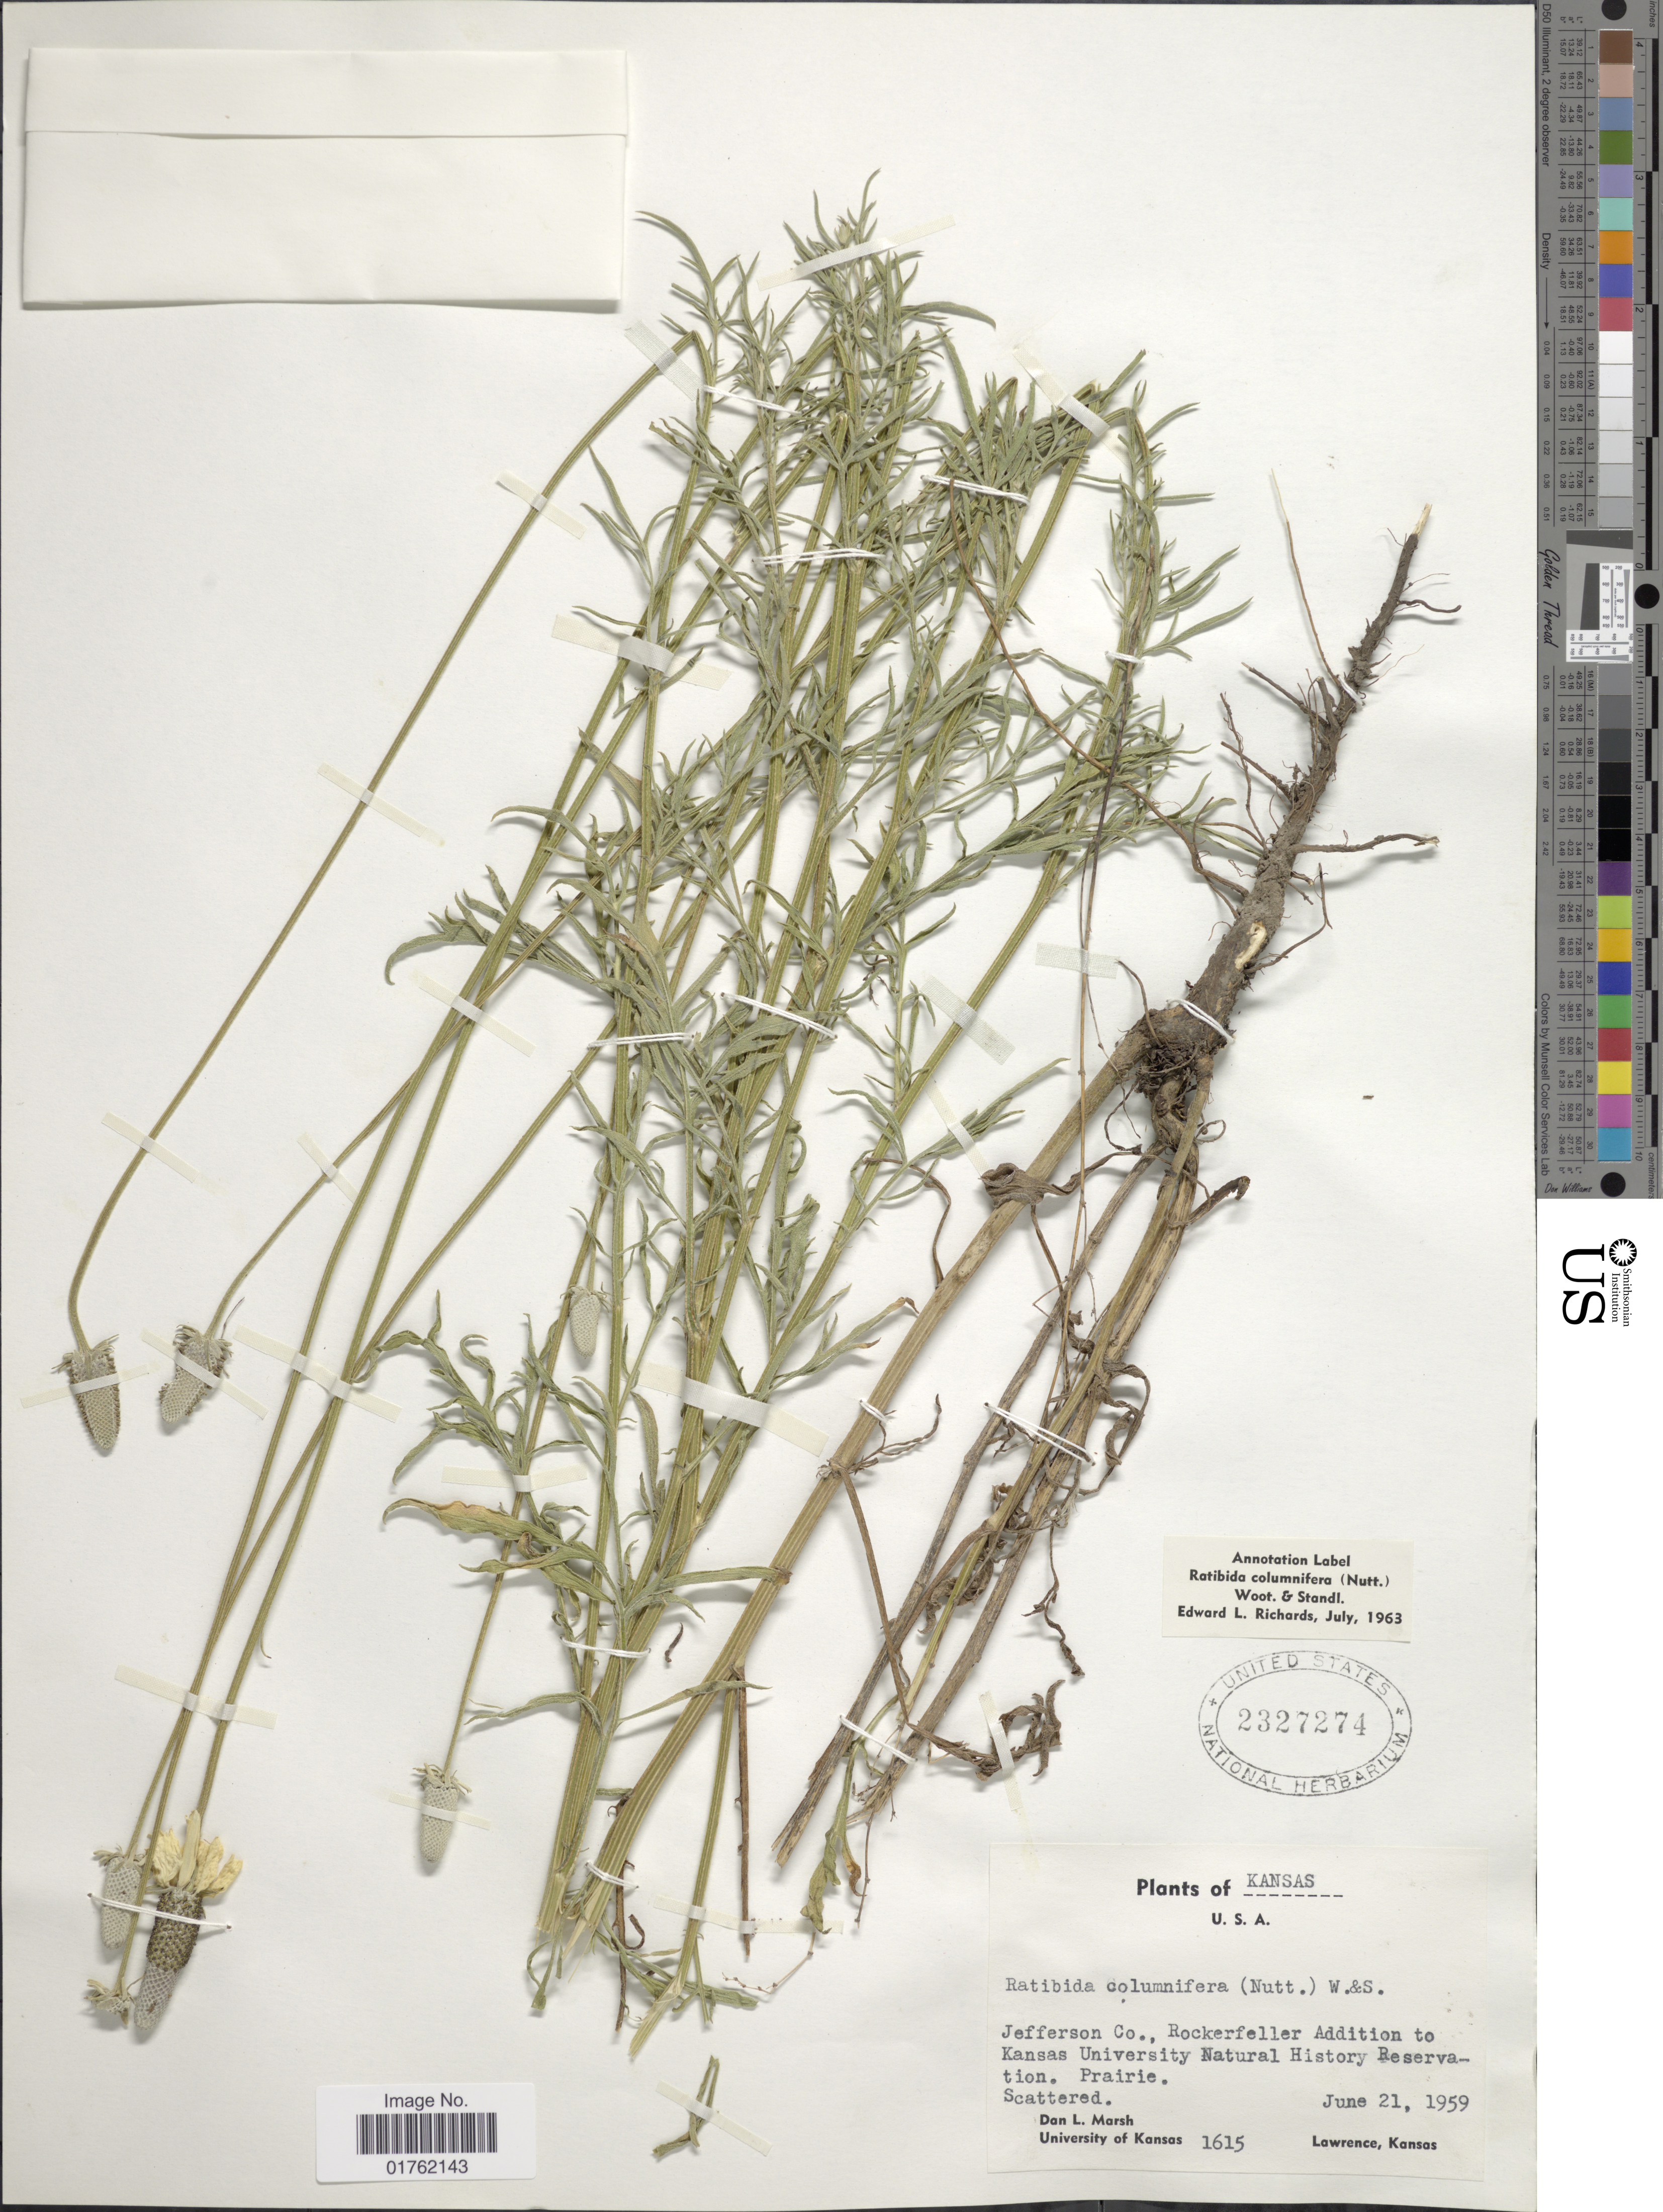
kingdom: Plantae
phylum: Tracheophyta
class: Magnoliopsida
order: Asterales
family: Asteraceae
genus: Ratibida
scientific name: Ratibida columnaris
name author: (Pursh) D. Don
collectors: D. L. Marsh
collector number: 1615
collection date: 1959-06-21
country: United States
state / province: Kansas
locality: Jefferson Co., Rockerfeller Addition o Kansas University Natural Reservation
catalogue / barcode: US 2327274